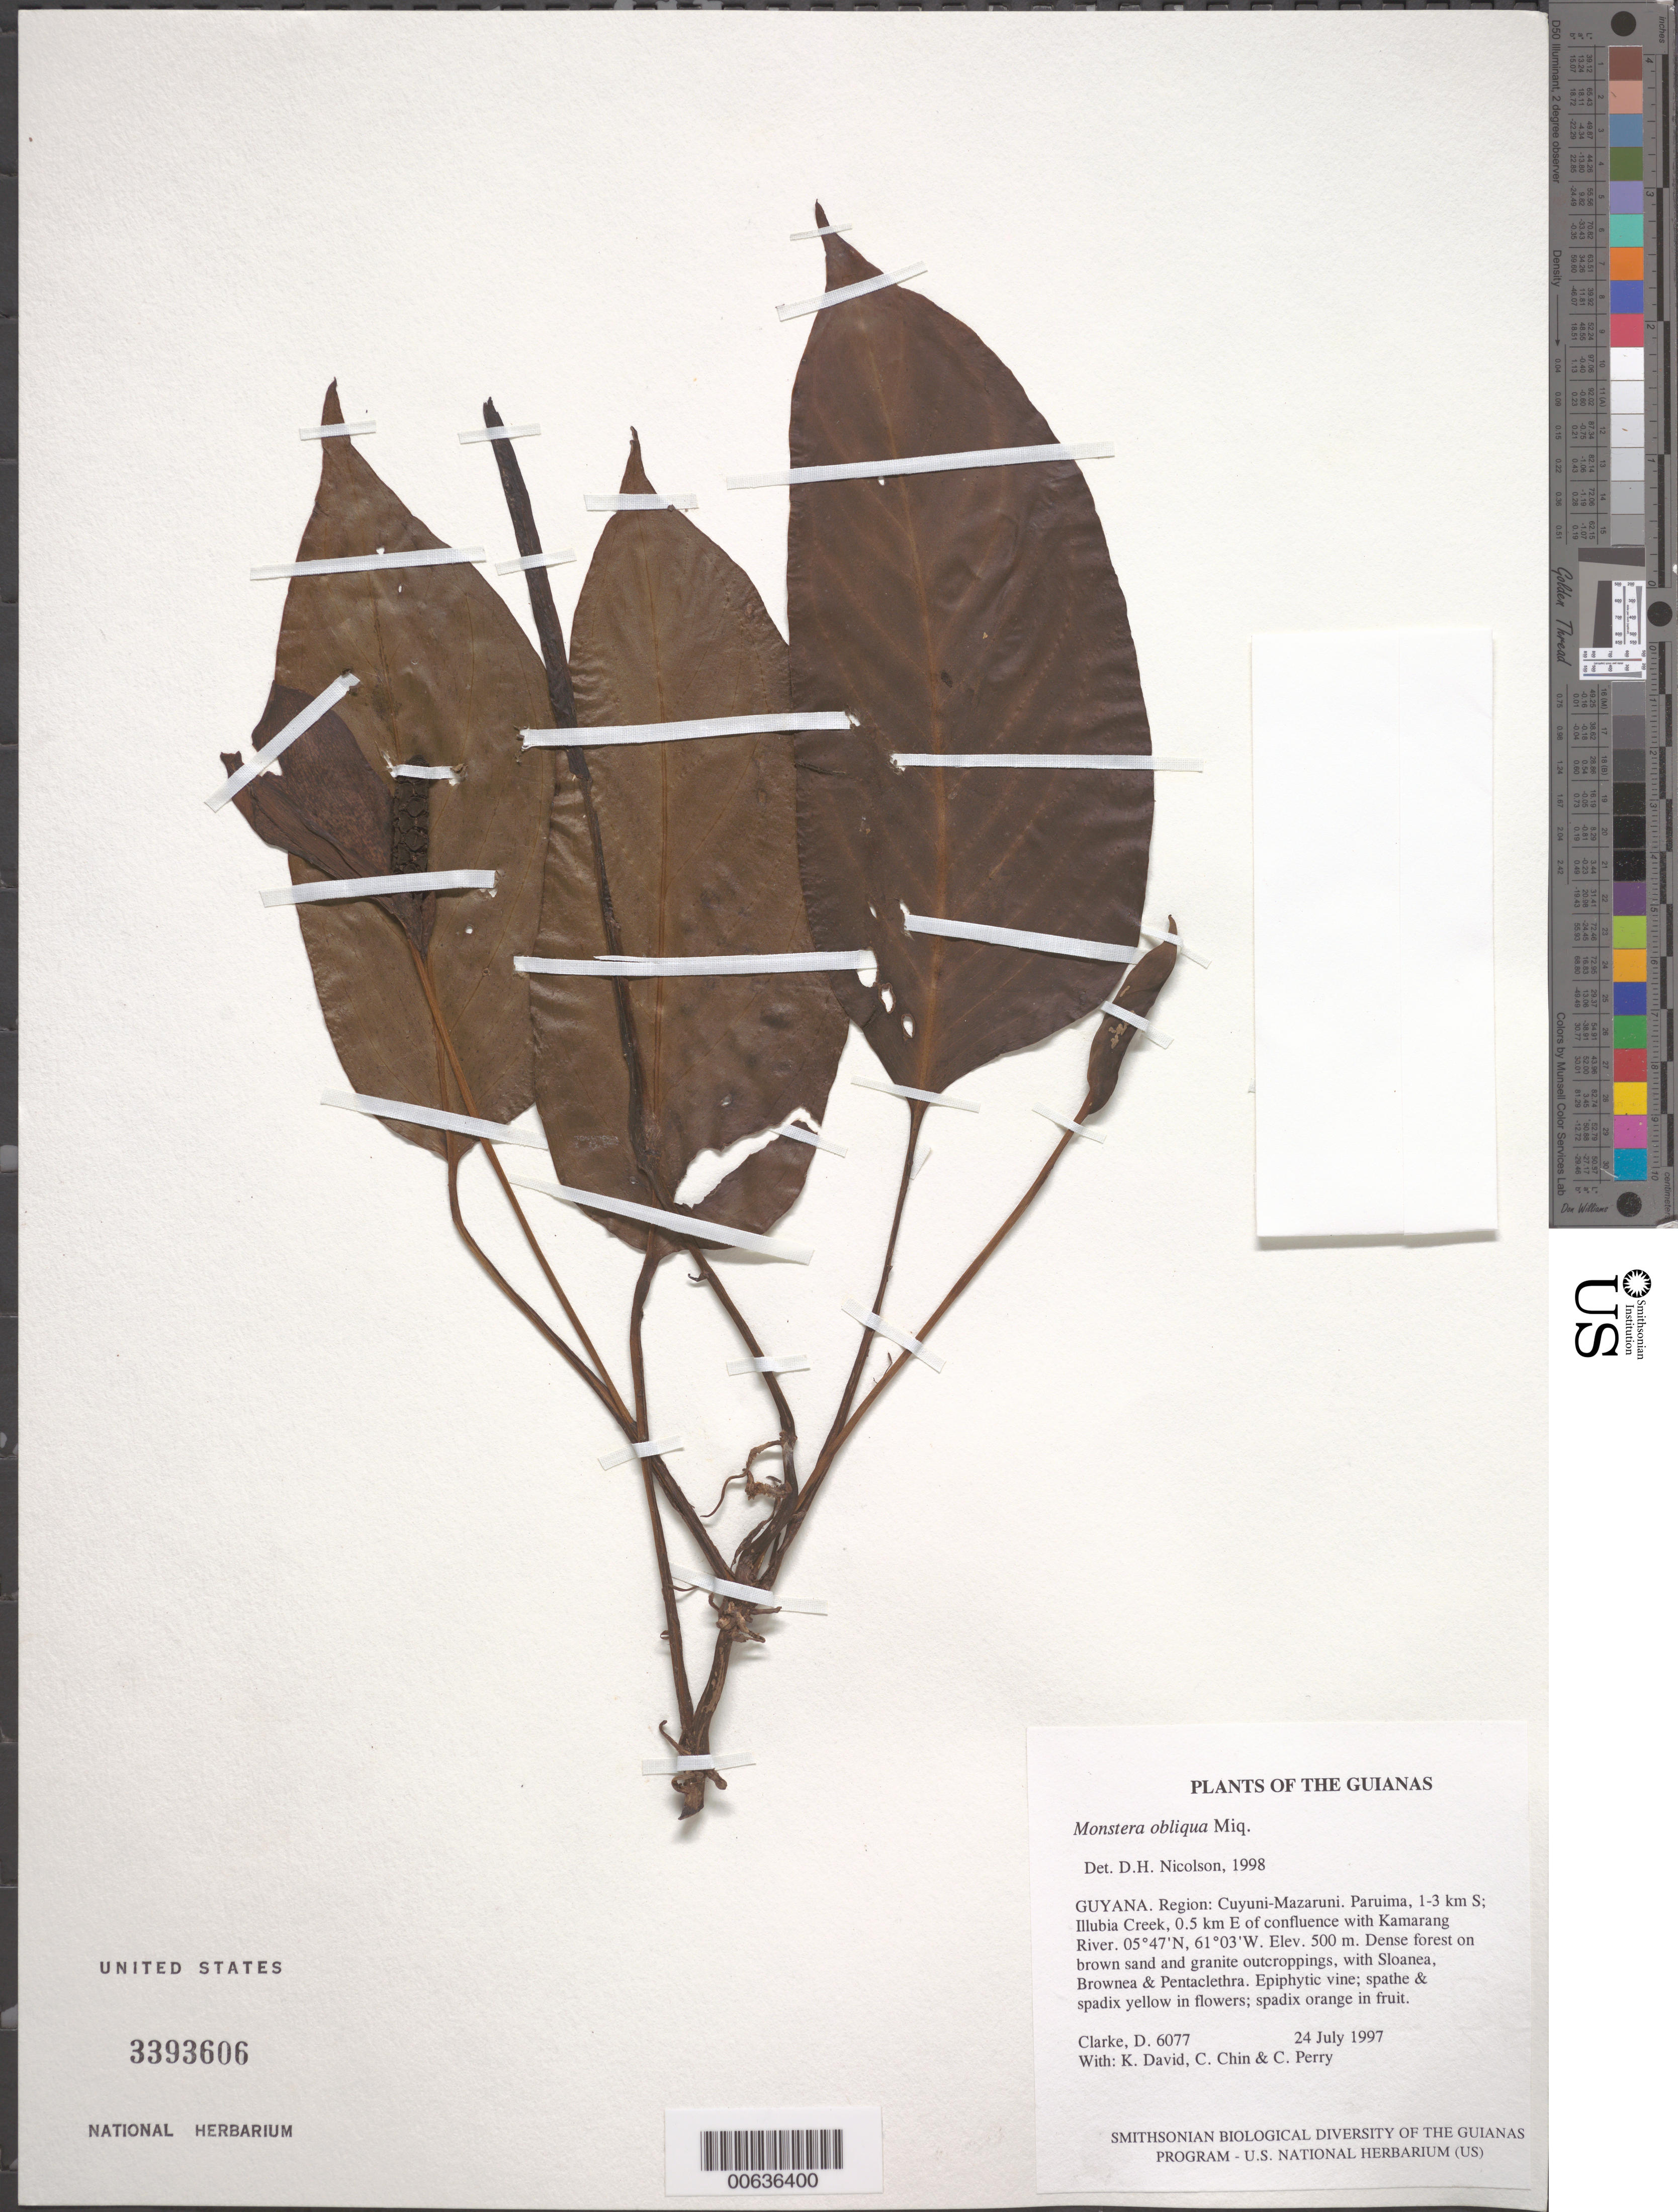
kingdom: Plantae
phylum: Tracheophyta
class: Liliopsida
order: Alismatales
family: Araceae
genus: Monstera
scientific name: Monstera obliqua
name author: Miq.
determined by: Nicolson, Dan H.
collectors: H. D. Clarke, K. David, C. Chin & C. Perry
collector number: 6077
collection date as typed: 24 July 1997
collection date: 1997-07-24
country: Guyana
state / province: Cuyuni-Mazaruni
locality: Paruima, 1-3 km S; Illubia Creek, 0.5 km E of confluence with Kamarang River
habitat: Dense forest on brown sand and granite outcroppings, with Sloanea, Brownea & Pentaclethra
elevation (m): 500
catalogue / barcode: US 3393606